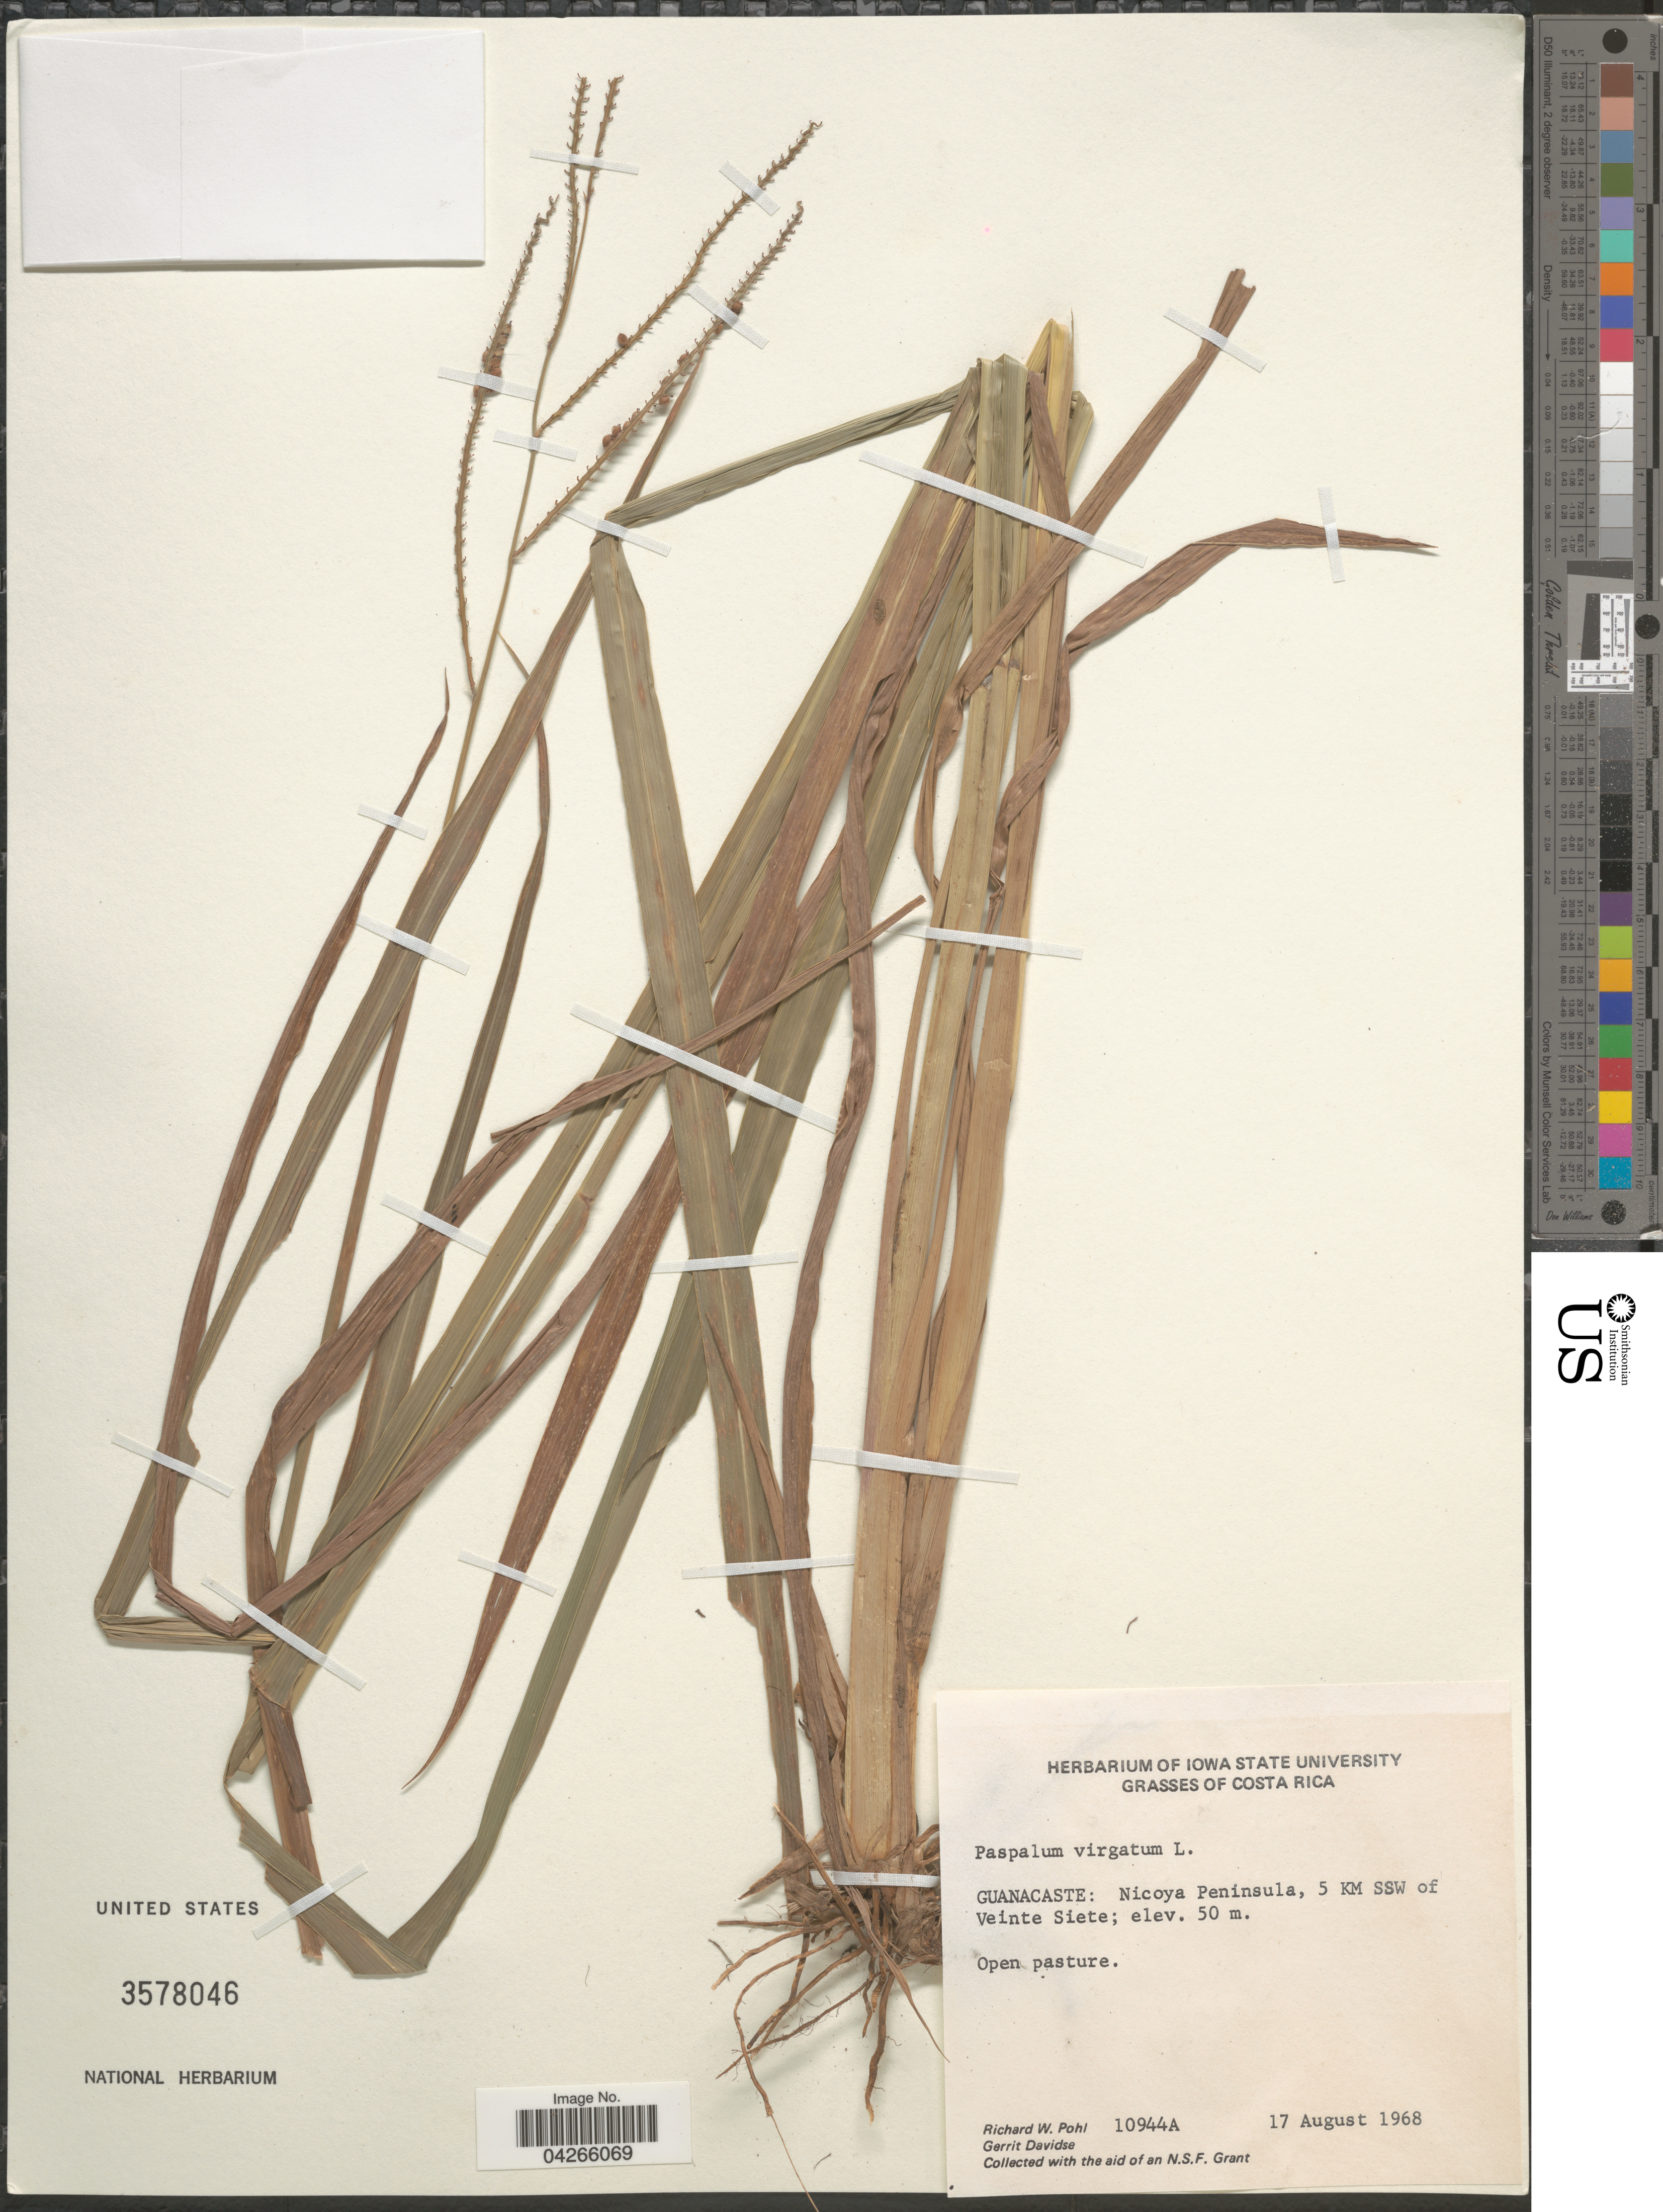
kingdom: Plantae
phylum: Tracheophyta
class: Liliopsida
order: Poales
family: Poaceae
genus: Paspalum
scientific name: Paspalum virgatum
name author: L.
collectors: R. W. Pohl & G. Davidse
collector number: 10944A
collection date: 1968-08-17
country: Costa Rica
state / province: Guanacaste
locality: Nicoya Peninsula, 5 KM SSW of Veinte Siete.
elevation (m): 50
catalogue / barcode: US 3578046